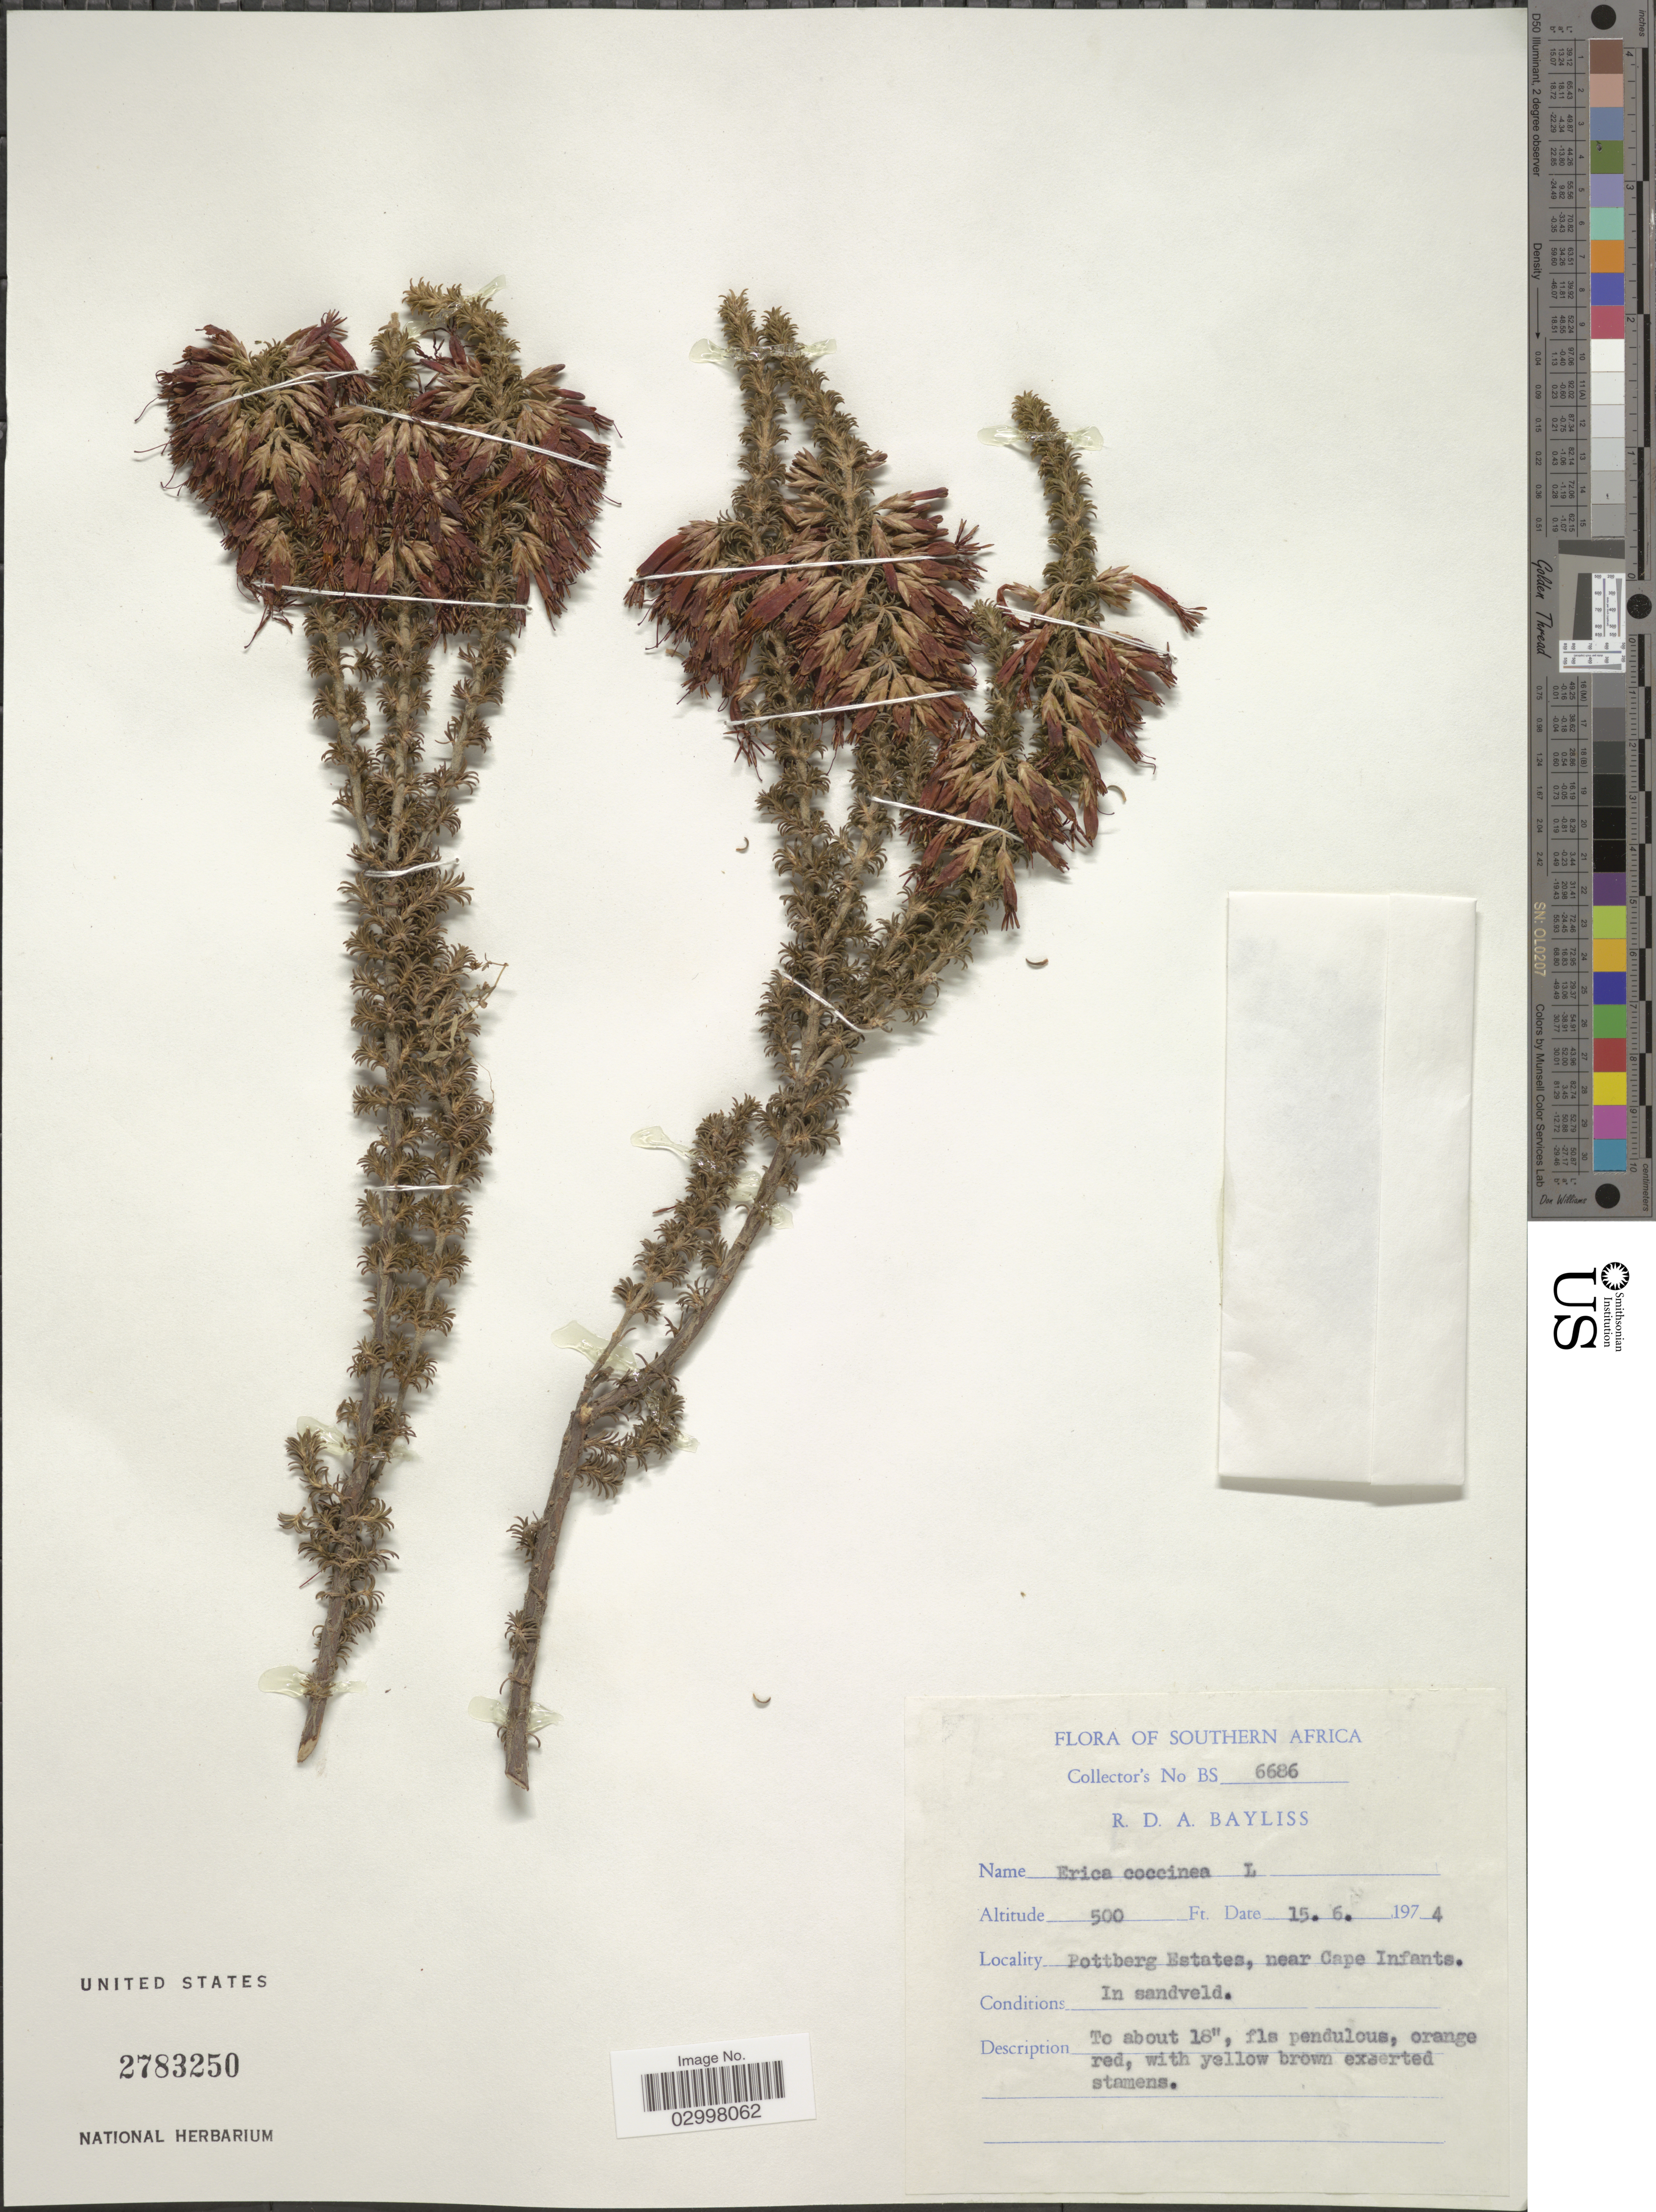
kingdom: Plantae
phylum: Tracheophyta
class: Magnoliopsida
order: Ericales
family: Ericaceae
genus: Erica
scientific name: Erica coccinea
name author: L.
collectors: R. Bayliss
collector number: BS 6686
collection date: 1974-06-15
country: South Africa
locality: Southern Africa. Pottberg Estates, near Cape Infants.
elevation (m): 152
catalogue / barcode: US 2783250